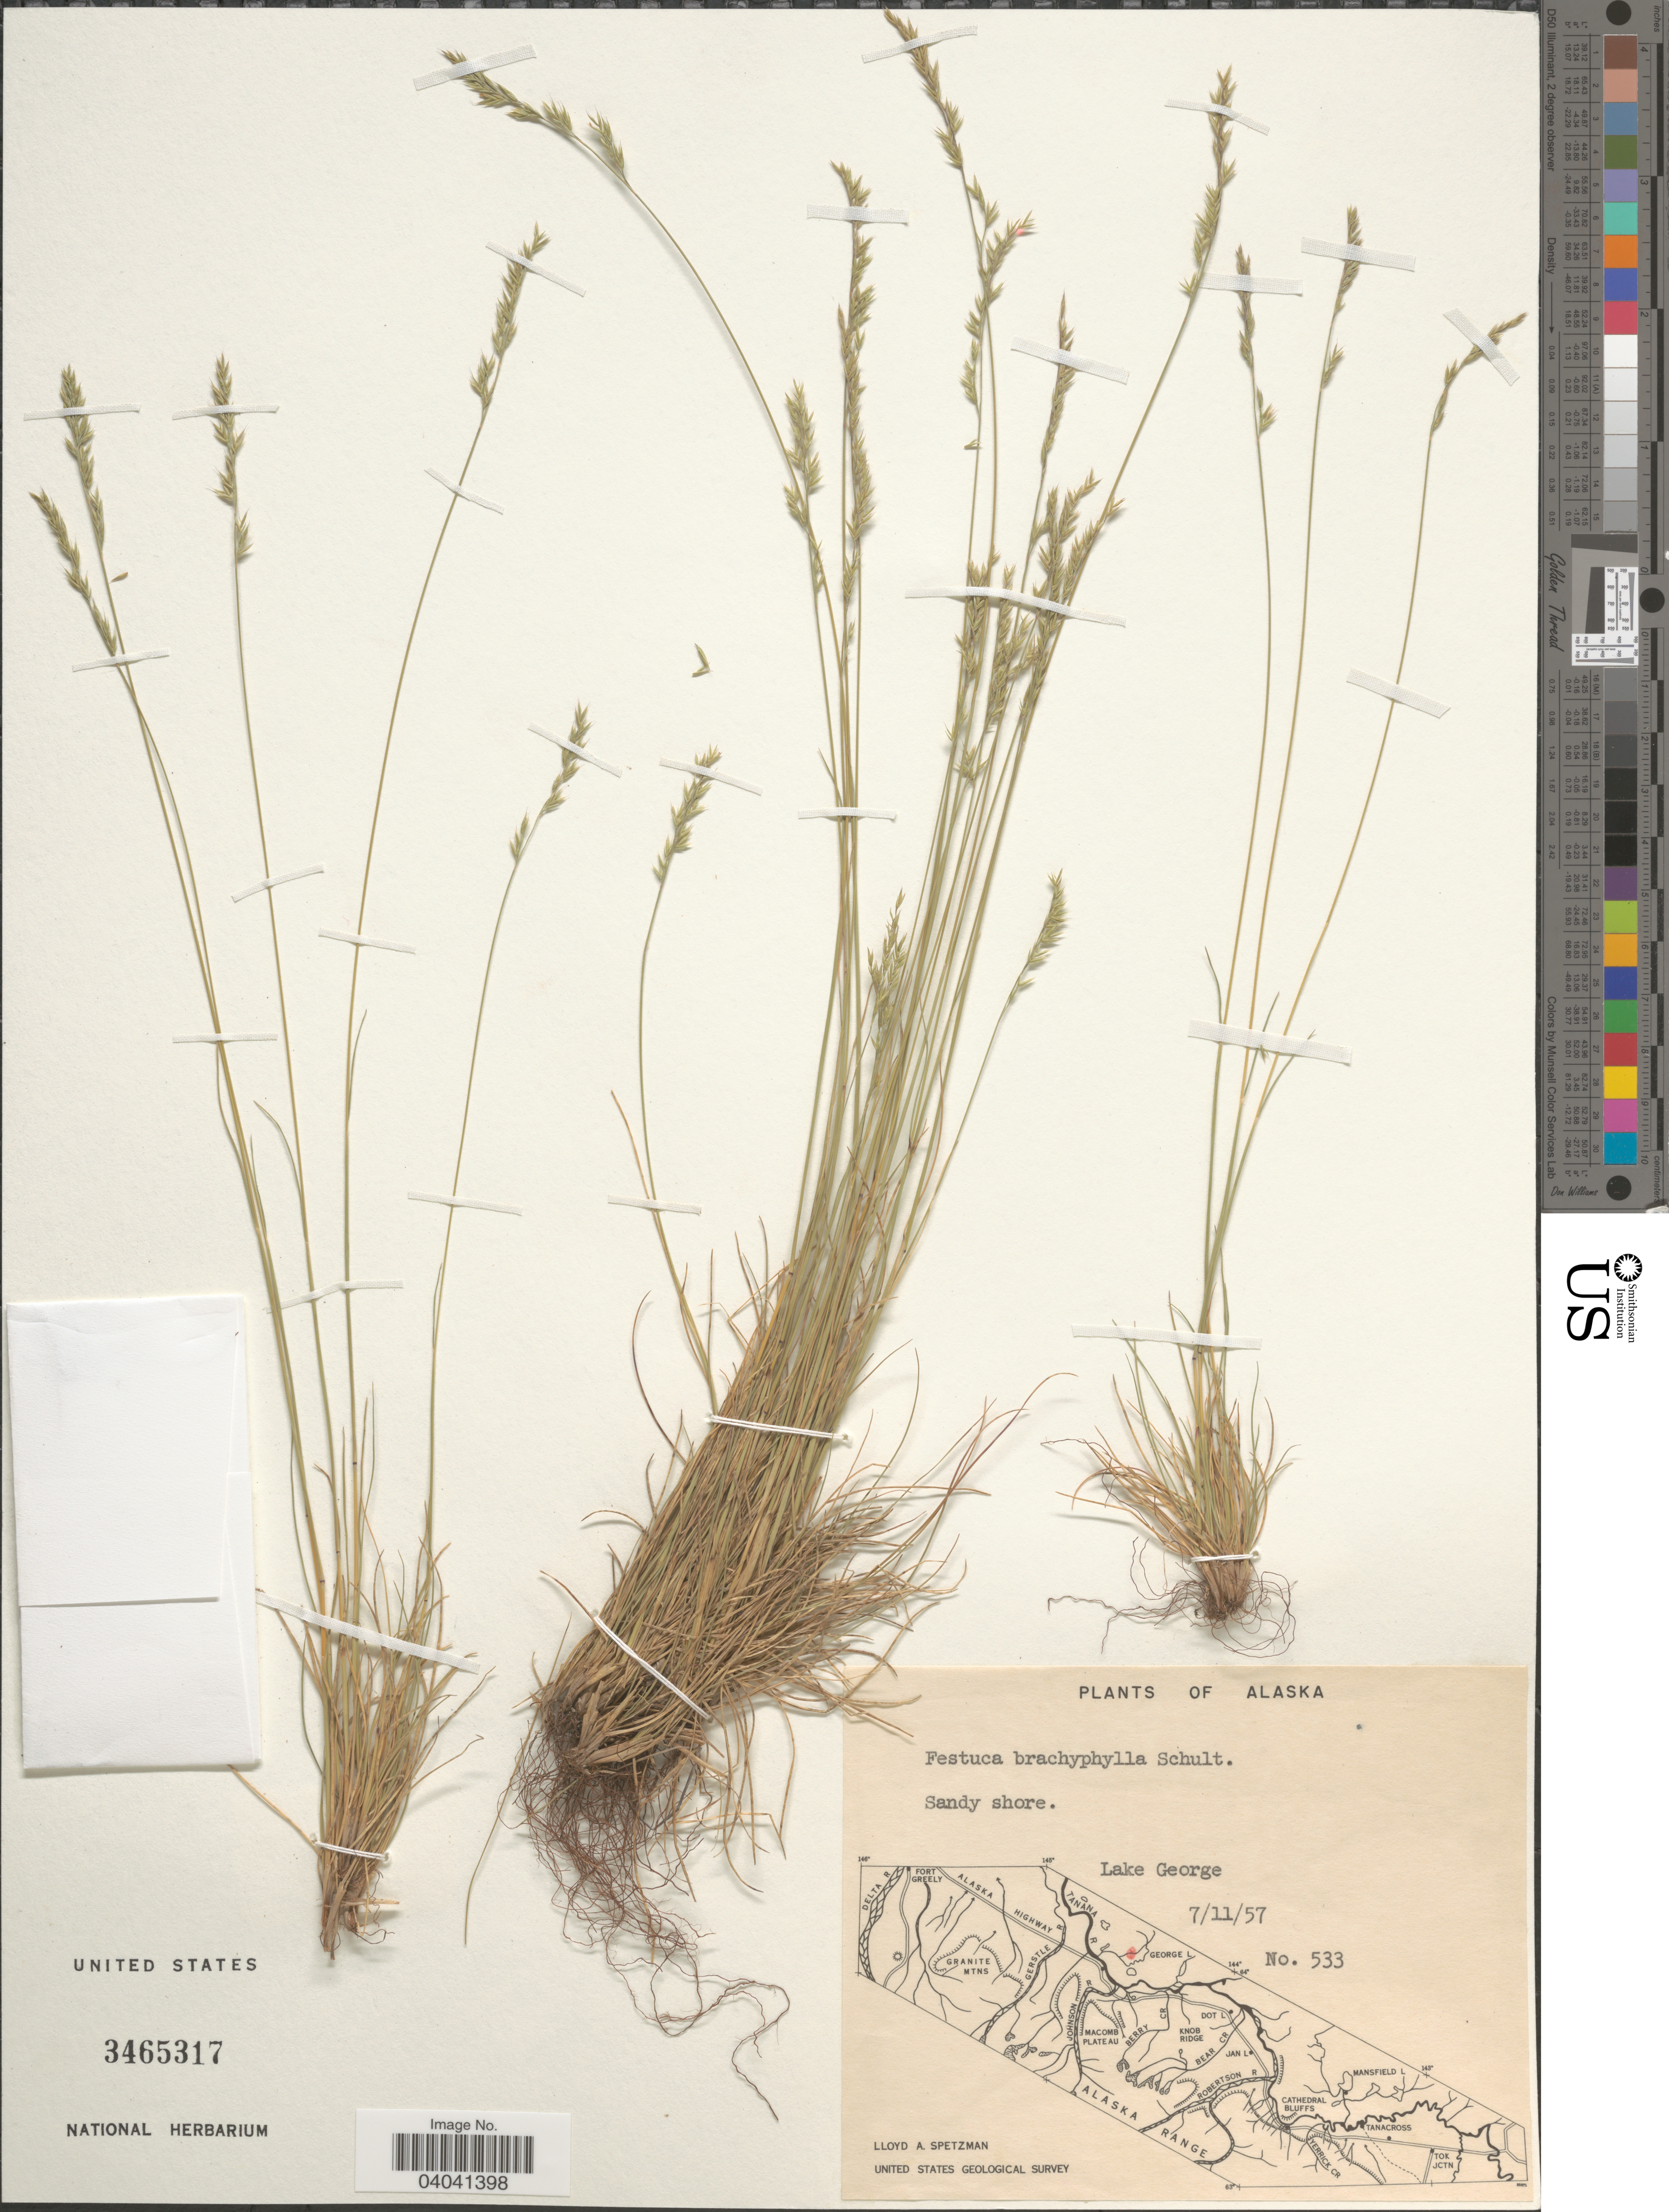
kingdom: Plantae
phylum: Tracheophyta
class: Liliopsida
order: Poales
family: Poaceae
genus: Festuca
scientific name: Festuca brachyphylla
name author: Schult. & Schult. f.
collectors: L. Spetzman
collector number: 533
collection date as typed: Transcribed d/m/y: 11/7/57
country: United States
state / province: Alaska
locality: Lake George.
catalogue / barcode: US 3465317